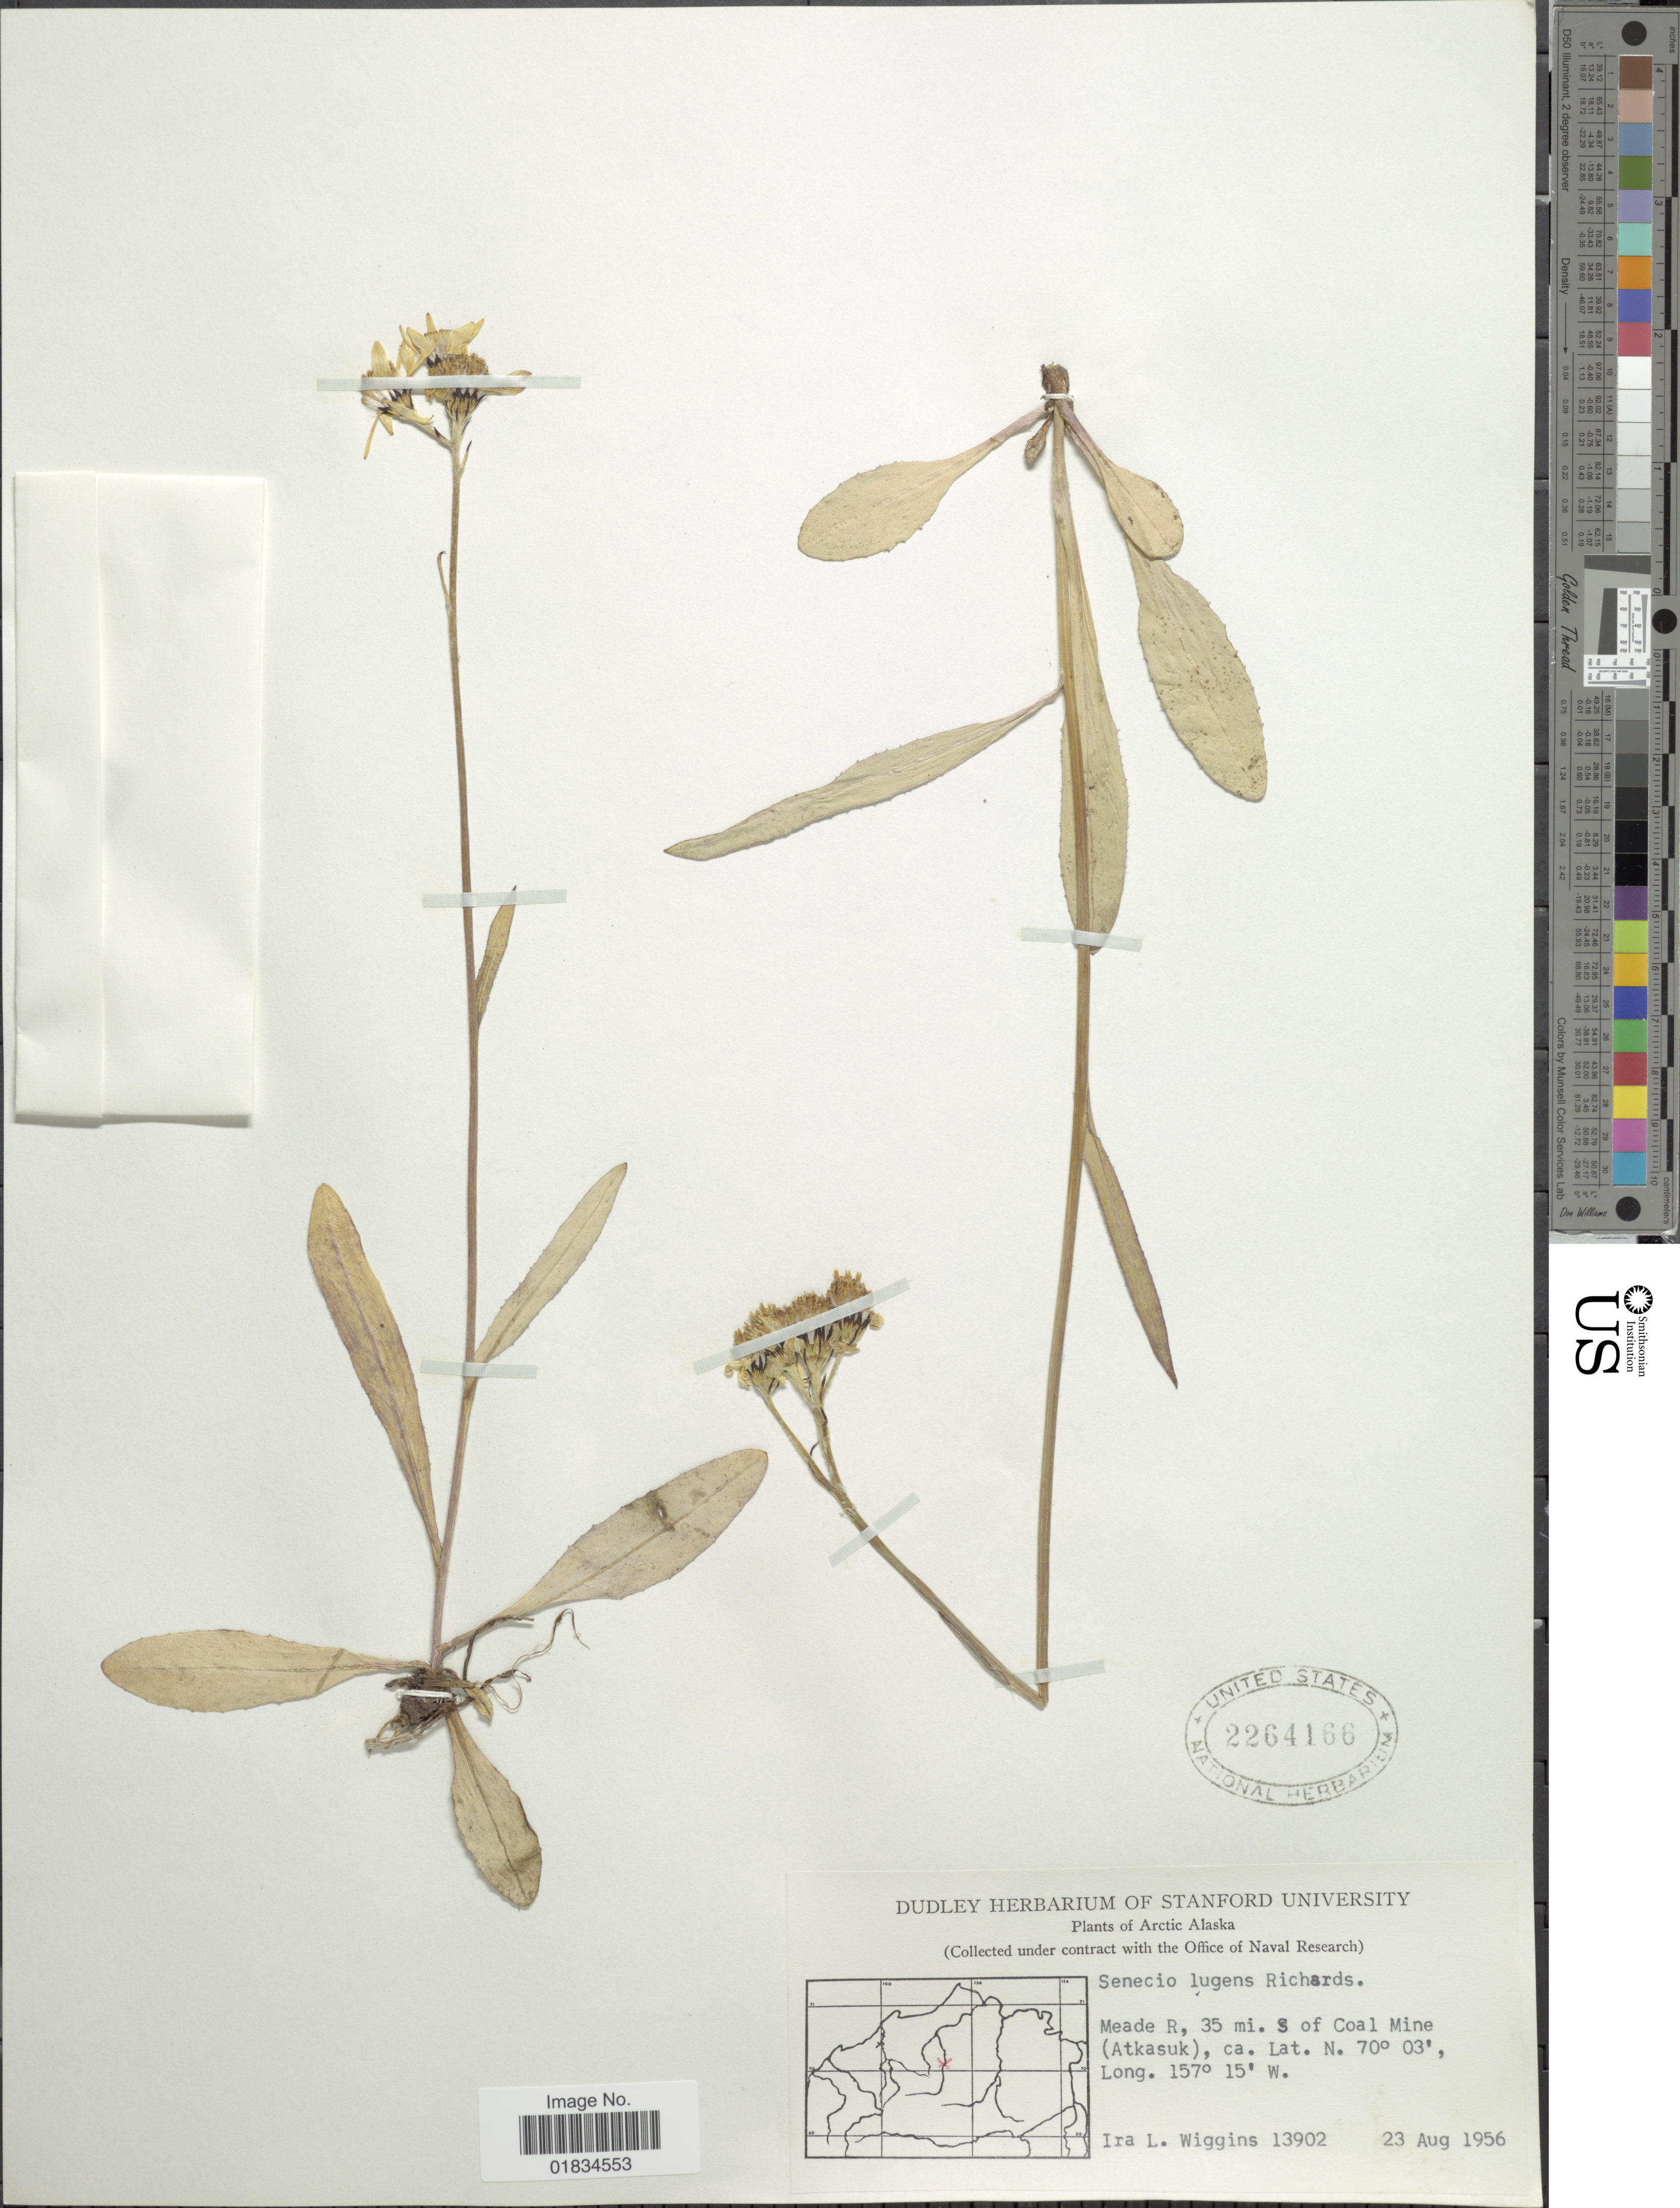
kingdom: Plantae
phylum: Tracheophyta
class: Magnoliopsida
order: Asterales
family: Asteraceae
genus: Senecio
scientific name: Senecio lugens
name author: Richardson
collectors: I. L. Wiggins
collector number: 13902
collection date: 1956-08-23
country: United States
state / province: Alaska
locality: Arctic Alaska, E bank of Meade R ca. 35 mi. S of (Atkasuk) Coal Mine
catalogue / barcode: US 2264166